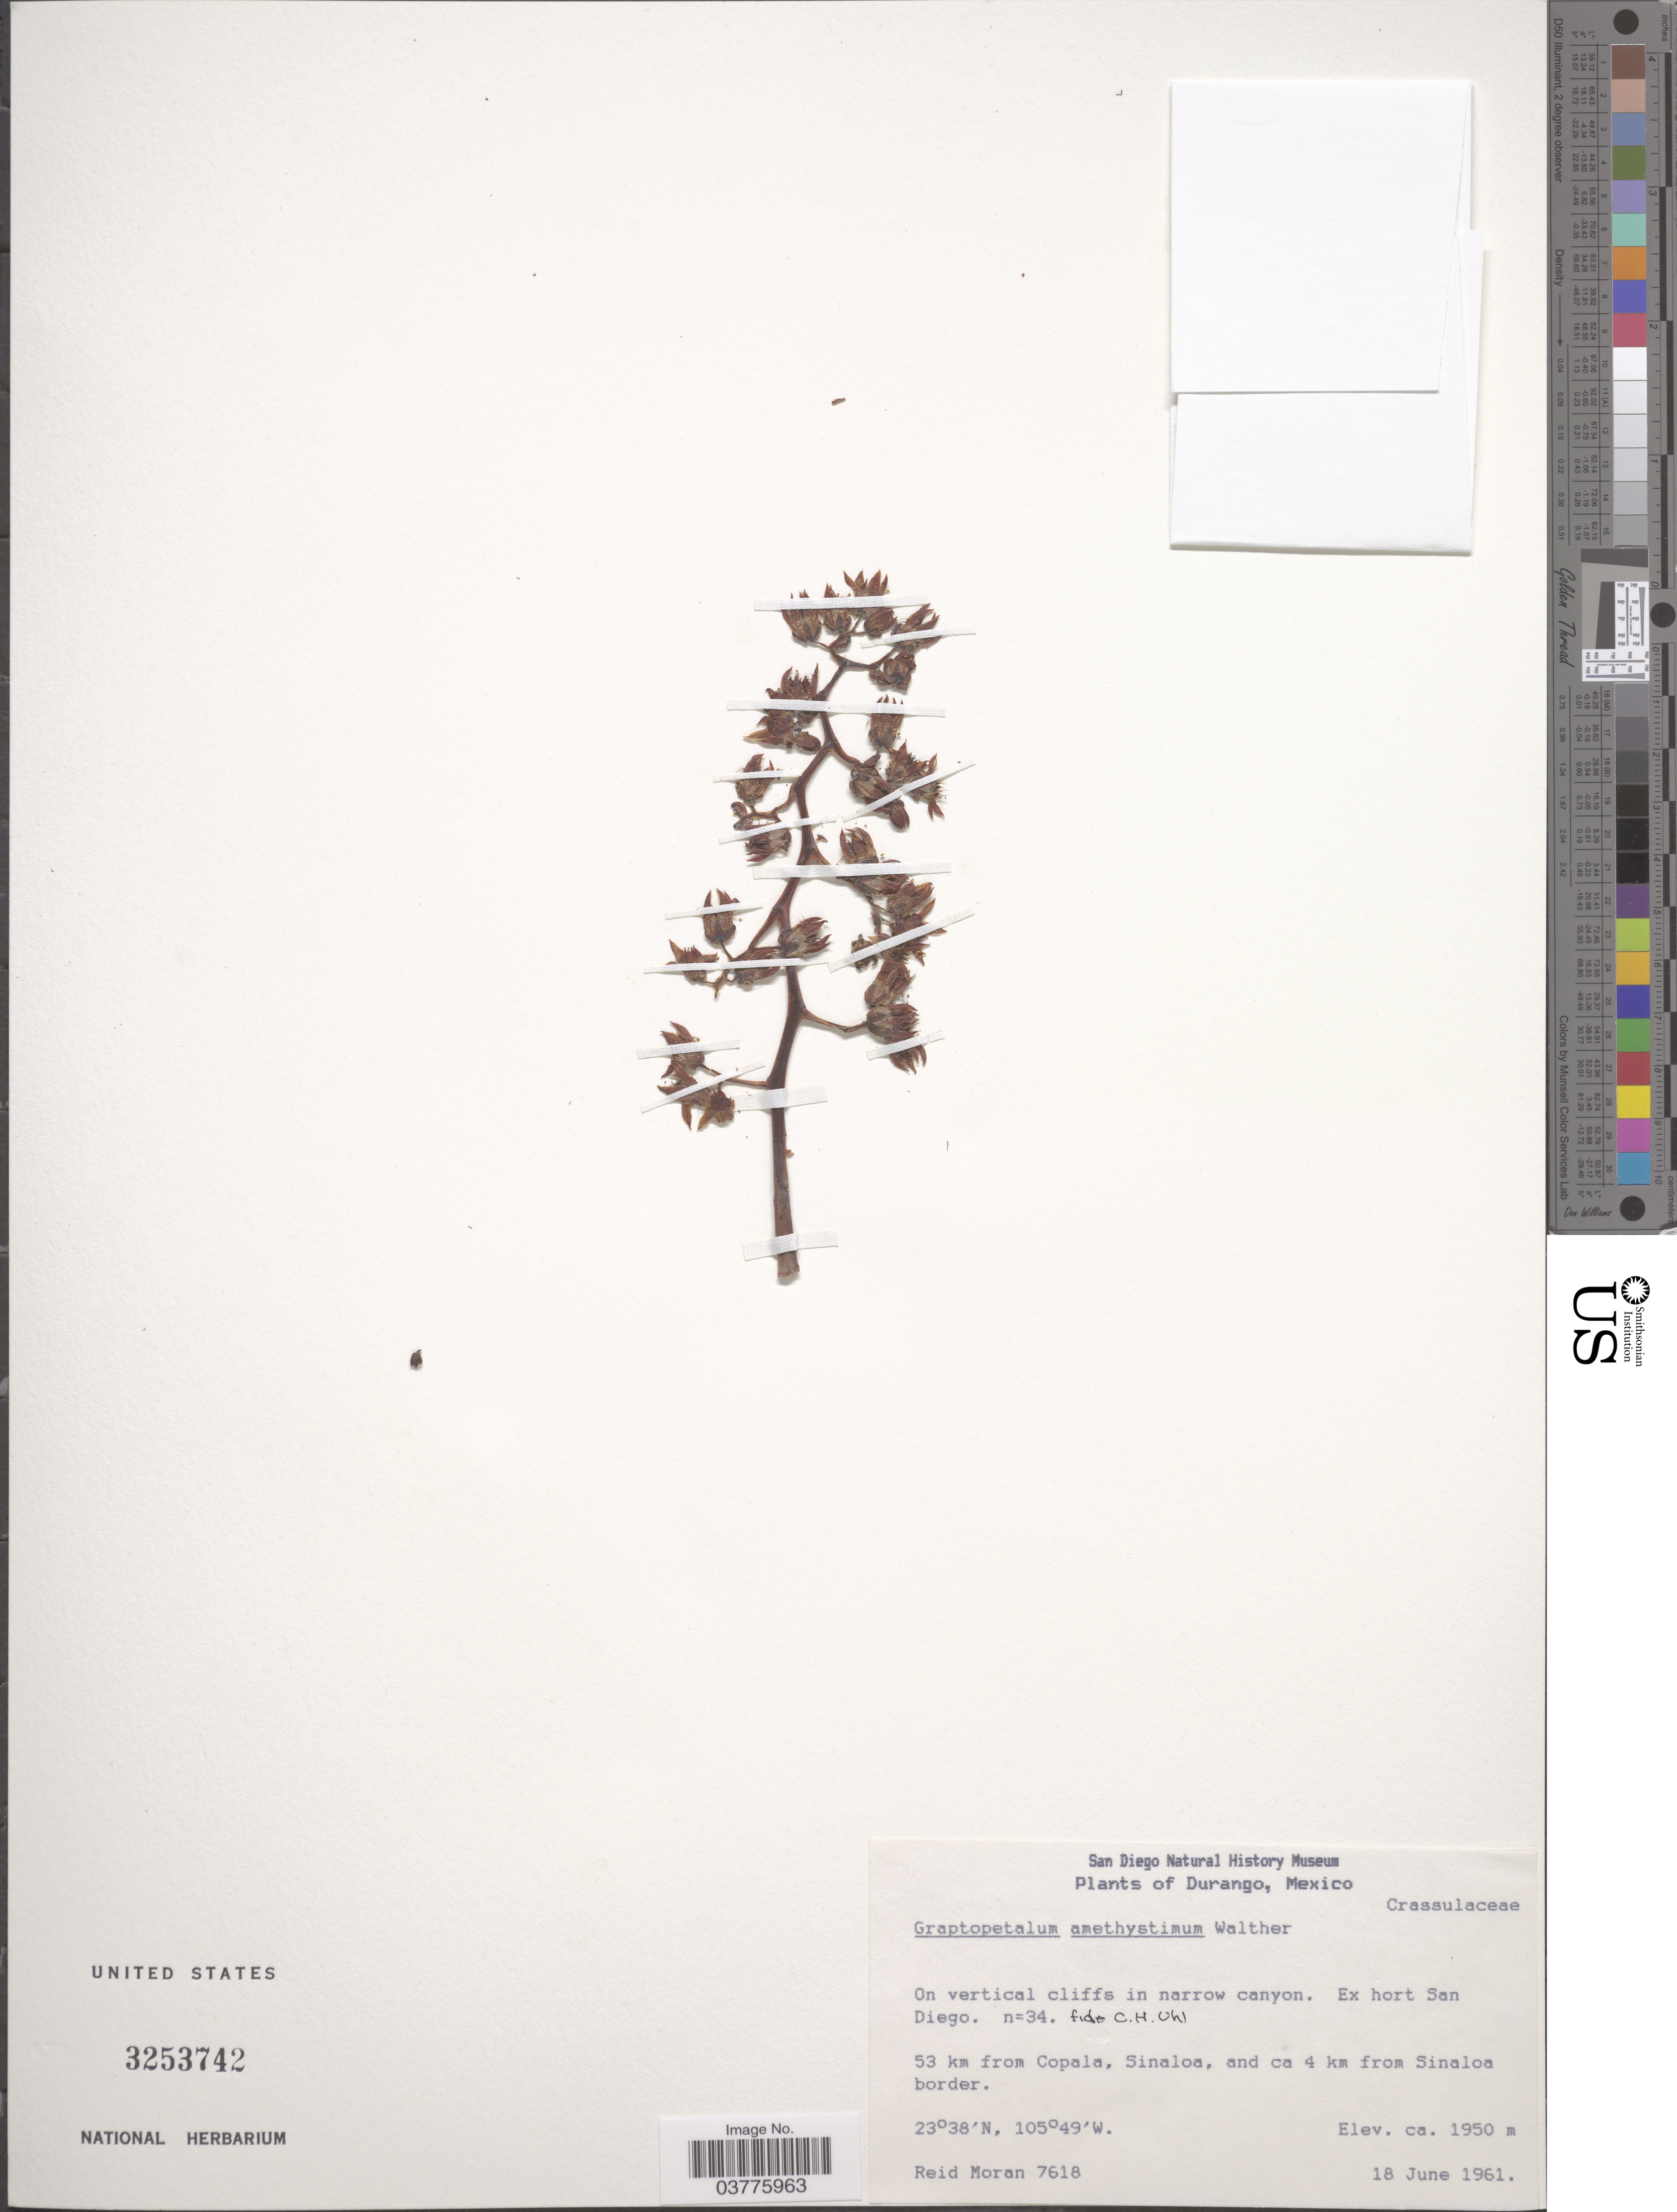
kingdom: Plantae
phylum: Tracheophyta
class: Magnoliopsida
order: Saxifragales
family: Crassulaceae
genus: Graptopetalum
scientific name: Graptopetalum amethystinum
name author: (Rose) E. Walther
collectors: R. Moran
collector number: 7618?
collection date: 1961-06-18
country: United States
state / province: California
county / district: San Diego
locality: Ex hort San Diego.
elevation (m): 1950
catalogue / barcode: US 3253742